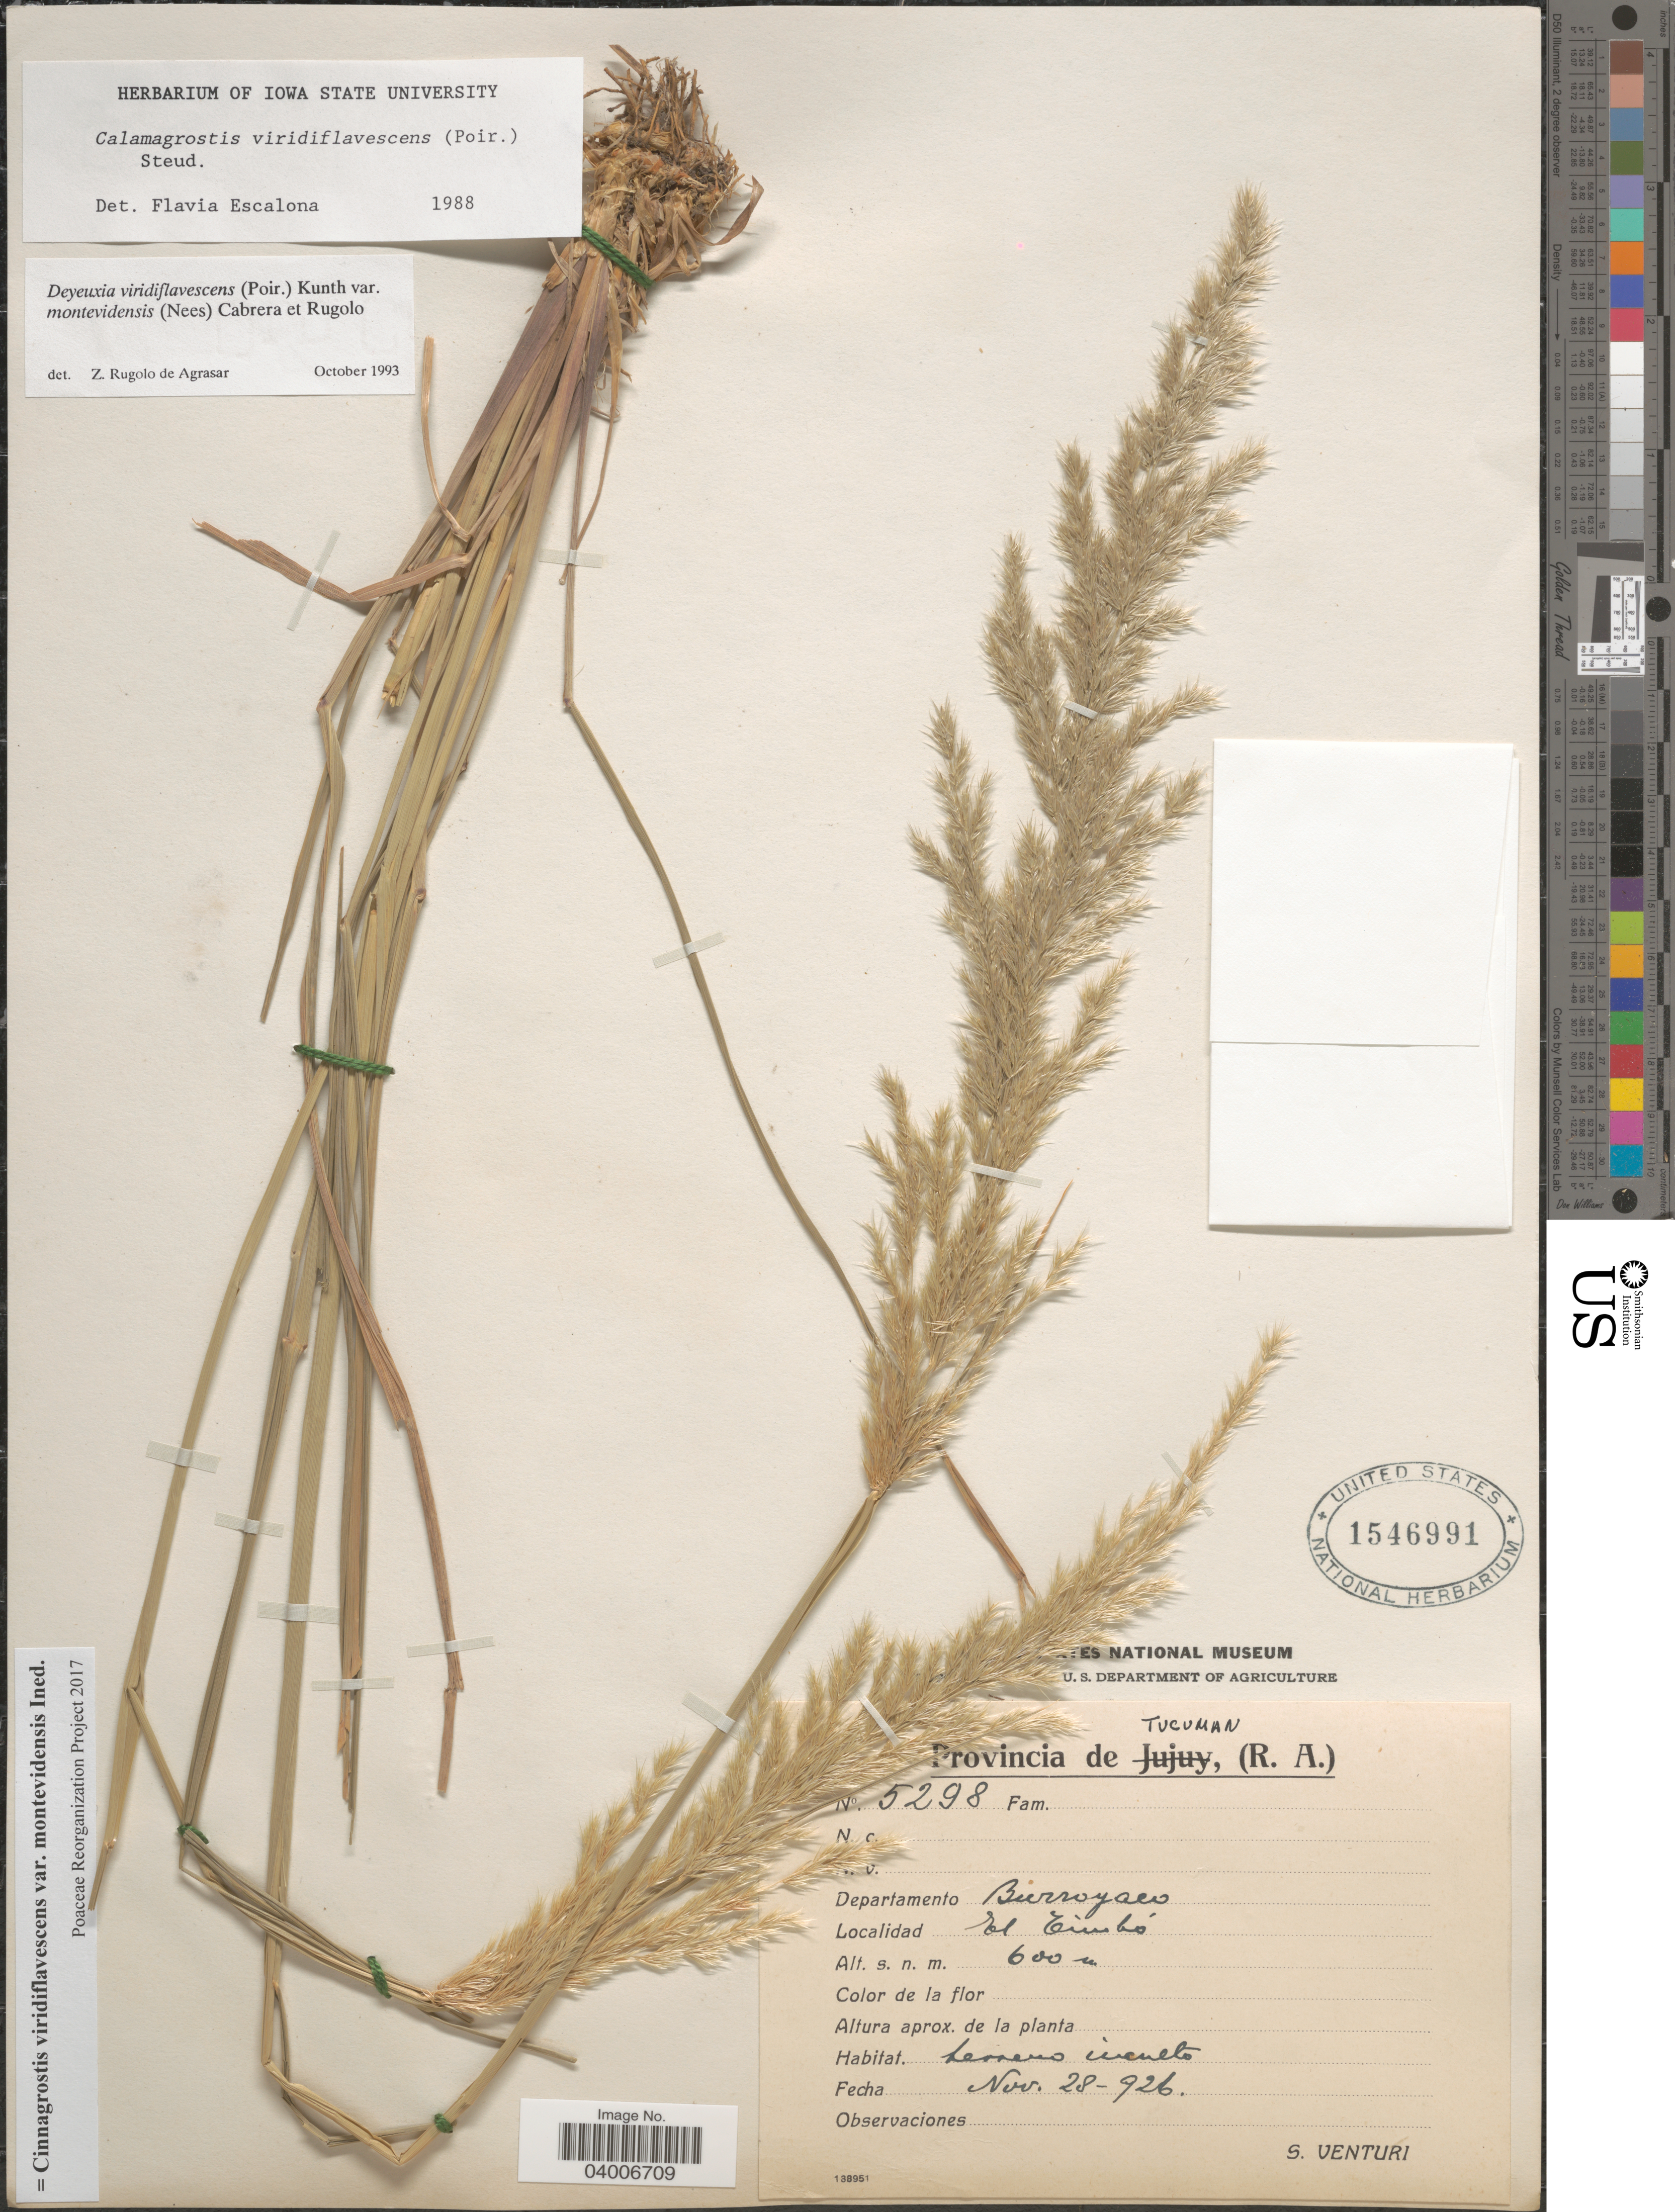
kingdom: Plantae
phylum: Tracheophyta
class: Liliopsida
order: Poales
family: Poaceae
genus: Cinnagrostis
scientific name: Cinnagrostis viridiflavescens var. montevidensis ined.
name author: (Nees) P.M. Peterson et al.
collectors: S. Venturi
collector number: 5298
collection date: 1926-11-28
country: Argentina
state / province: Tucuman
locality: Departamento Burroyaco. El Tímbó.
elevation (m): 600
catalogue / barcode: US 1546991